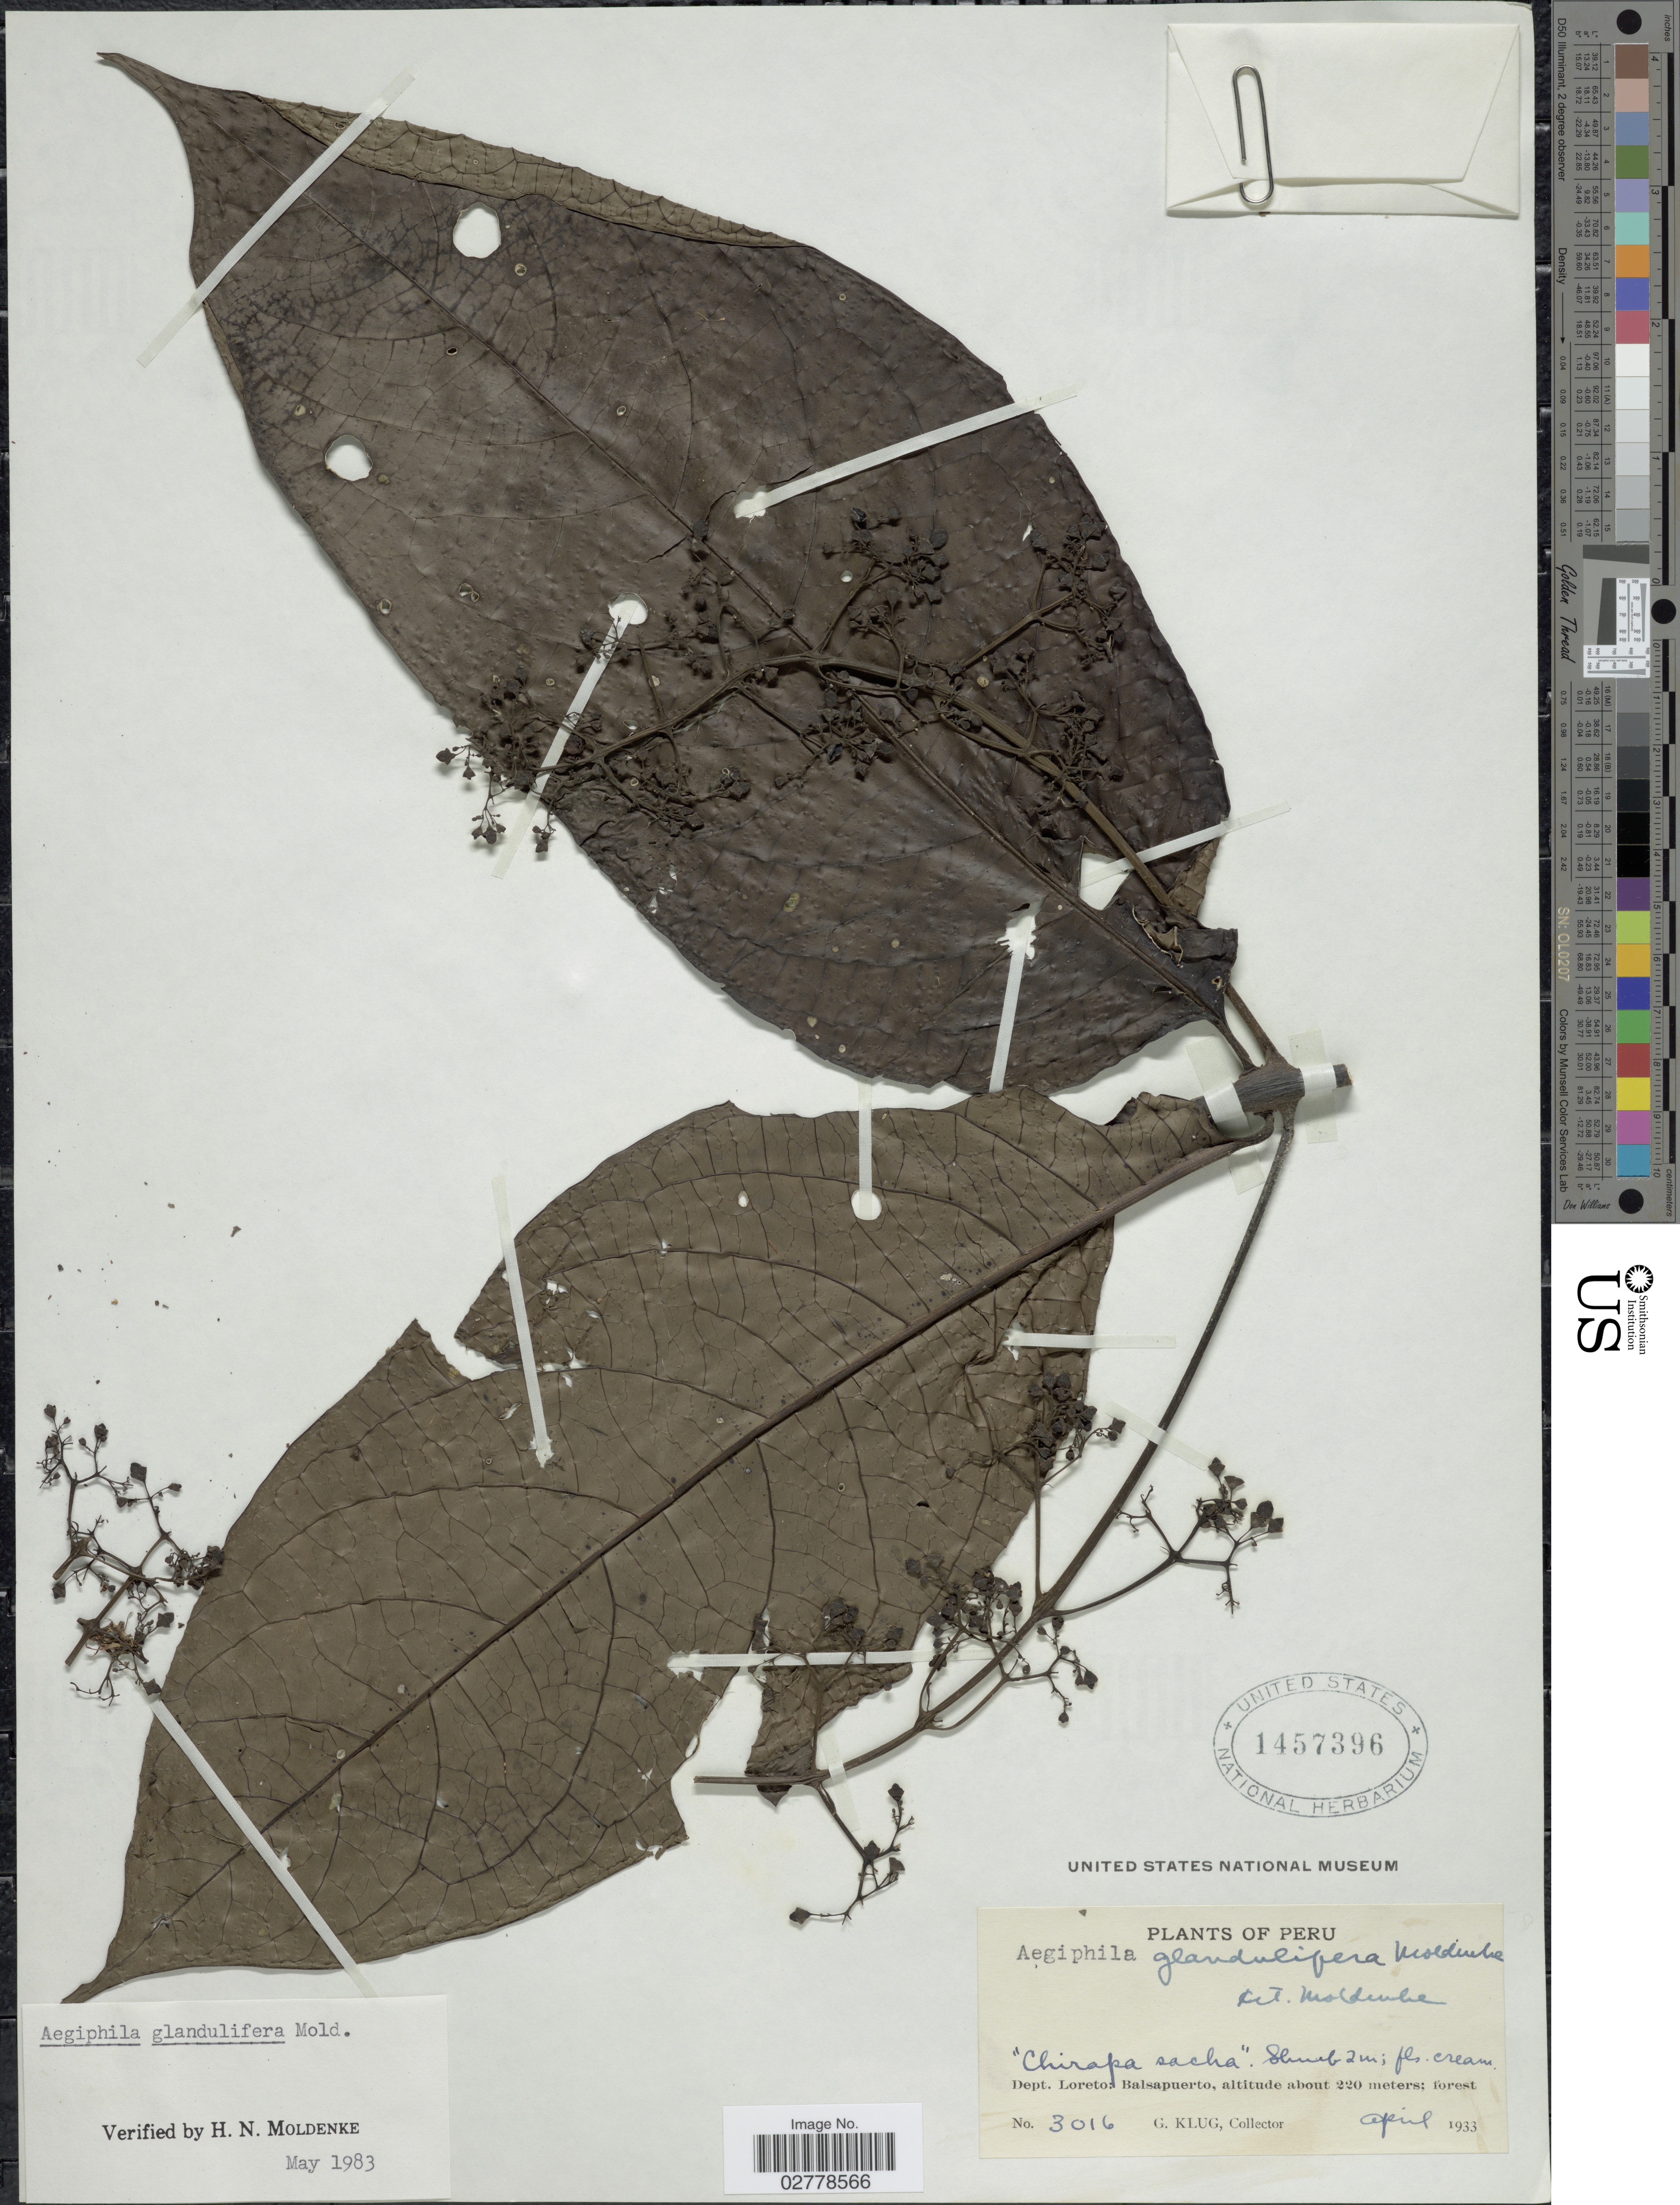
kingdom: Plantae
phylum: Tracheophyta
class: Magnoliopsida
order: Lamiales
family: Lamiaceae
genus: Aegiphila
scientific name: Aegiphila glandulifera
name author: Moldenke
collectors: G. Klug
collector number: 3016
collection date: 1933-04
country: Peru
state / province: Loreto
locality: Dept. Loreto: Balsapuerto.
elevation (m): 220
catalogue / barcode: US 1457396